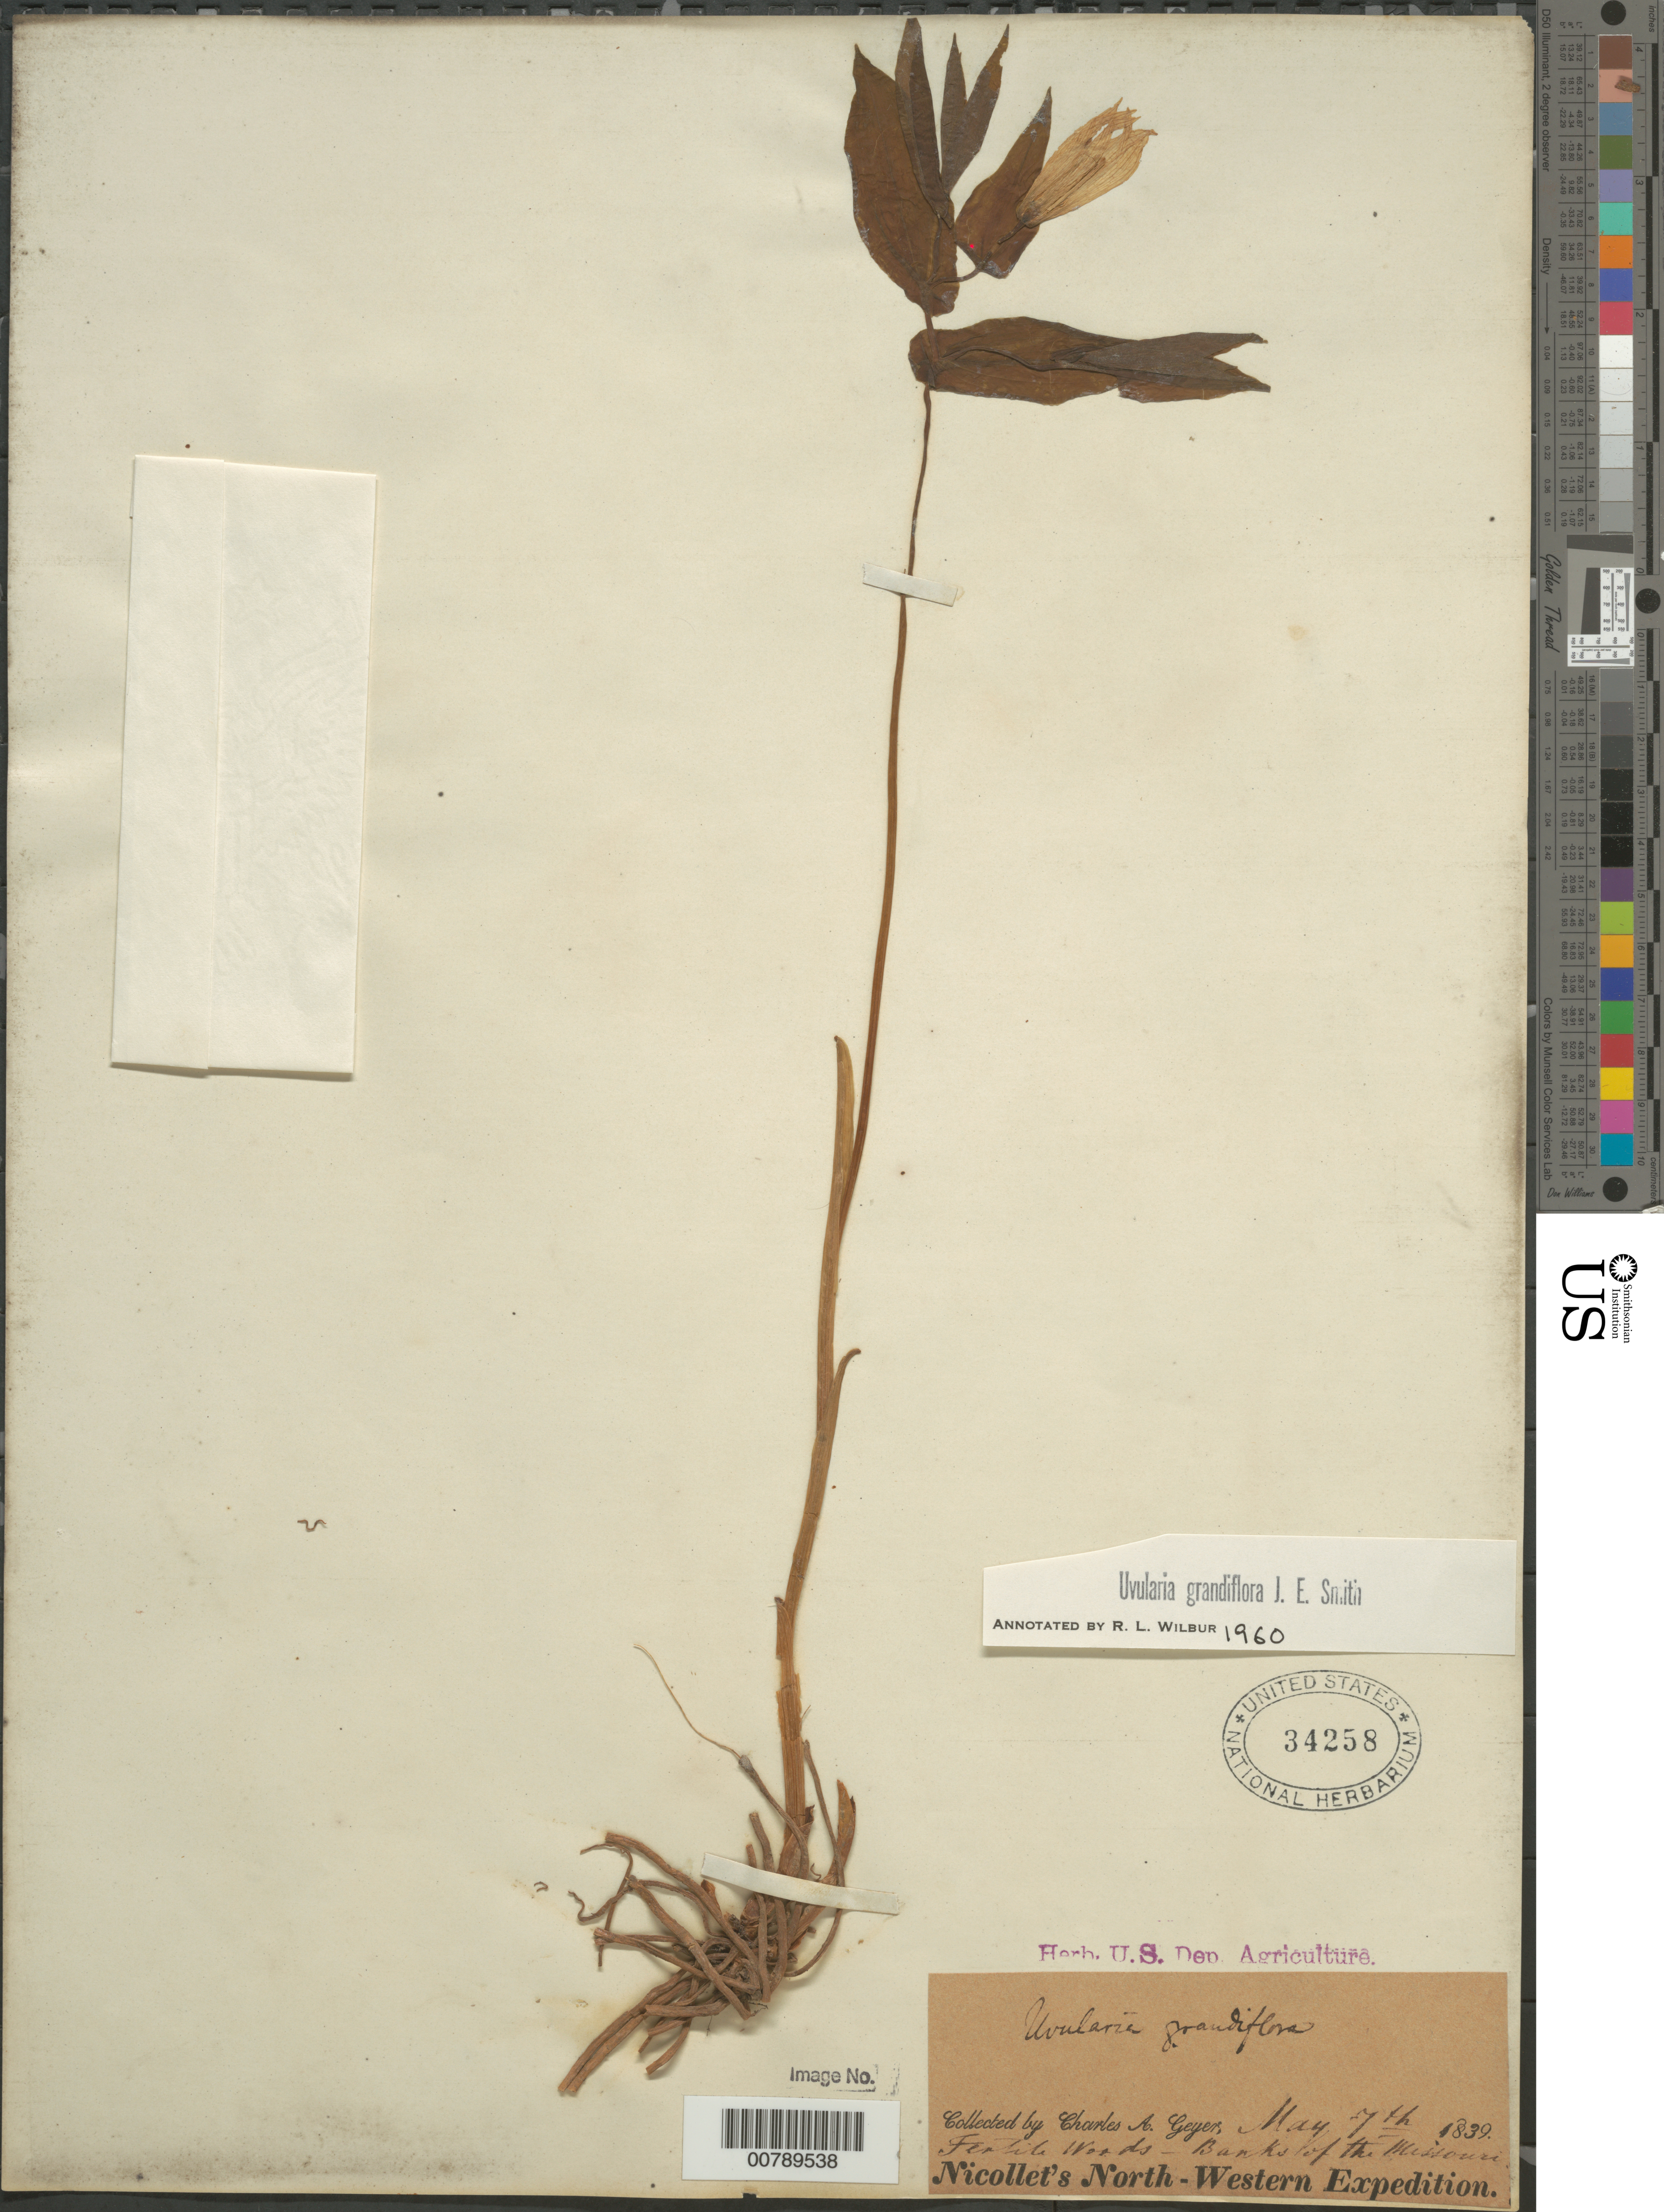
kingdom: Plantae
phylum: Tracheophyta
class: Liliopsida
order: Liliales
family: Colchicaceae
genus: Uvularia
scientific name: Uvularia grandiflora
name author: Sm.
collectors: C. A. Geyer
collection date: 1839-05-07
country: United States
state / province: Missouri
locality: Banks of the Missouri.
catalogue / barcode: US 34258